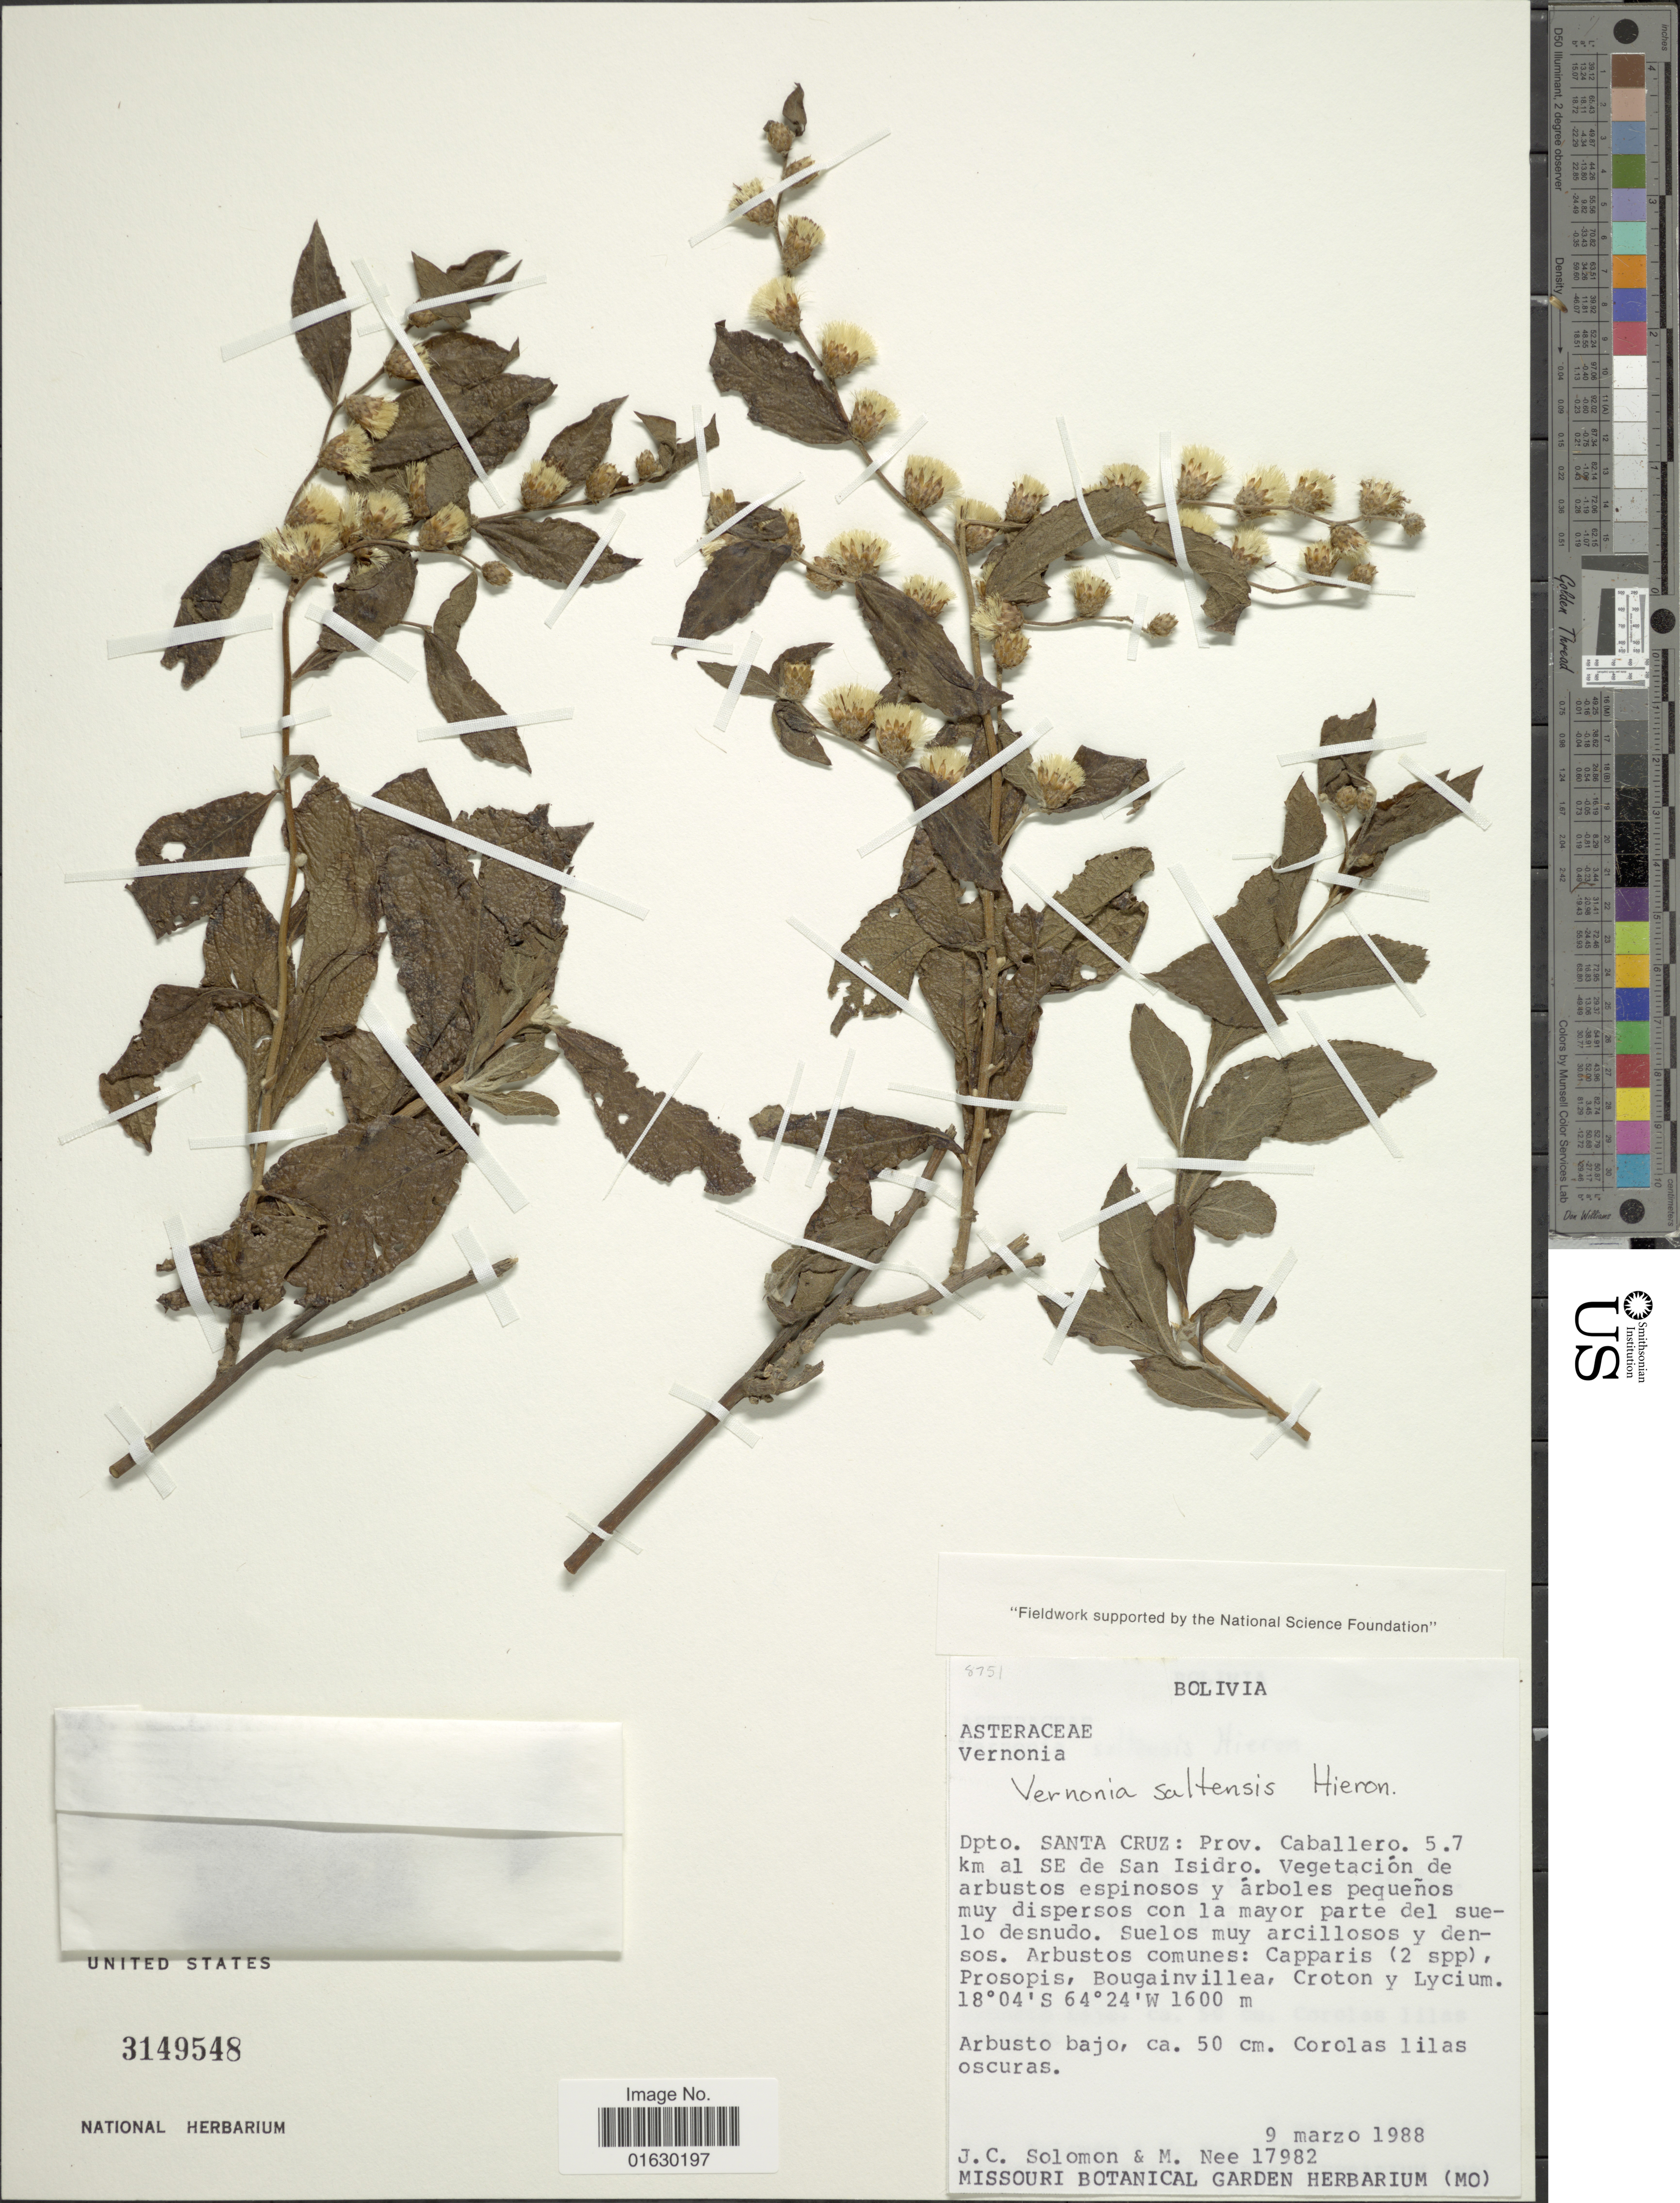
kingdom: Plantae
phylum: Tracheophyta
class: Magnoliopsida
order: Asterales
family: Asteraceae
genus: Lessingianthus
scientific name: Lessingianthus saltensis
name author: (Hieron.) H. Rob.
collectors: J. C. Solomon & M. Nee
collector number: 17982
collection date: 1988-03-09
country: Bolivia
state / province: Santa Cruz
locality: Dpto. Santa Cruz, Prov. Caballero, 5.7 km al SE de San Isidro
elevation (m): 1600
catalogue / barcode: US 3149548